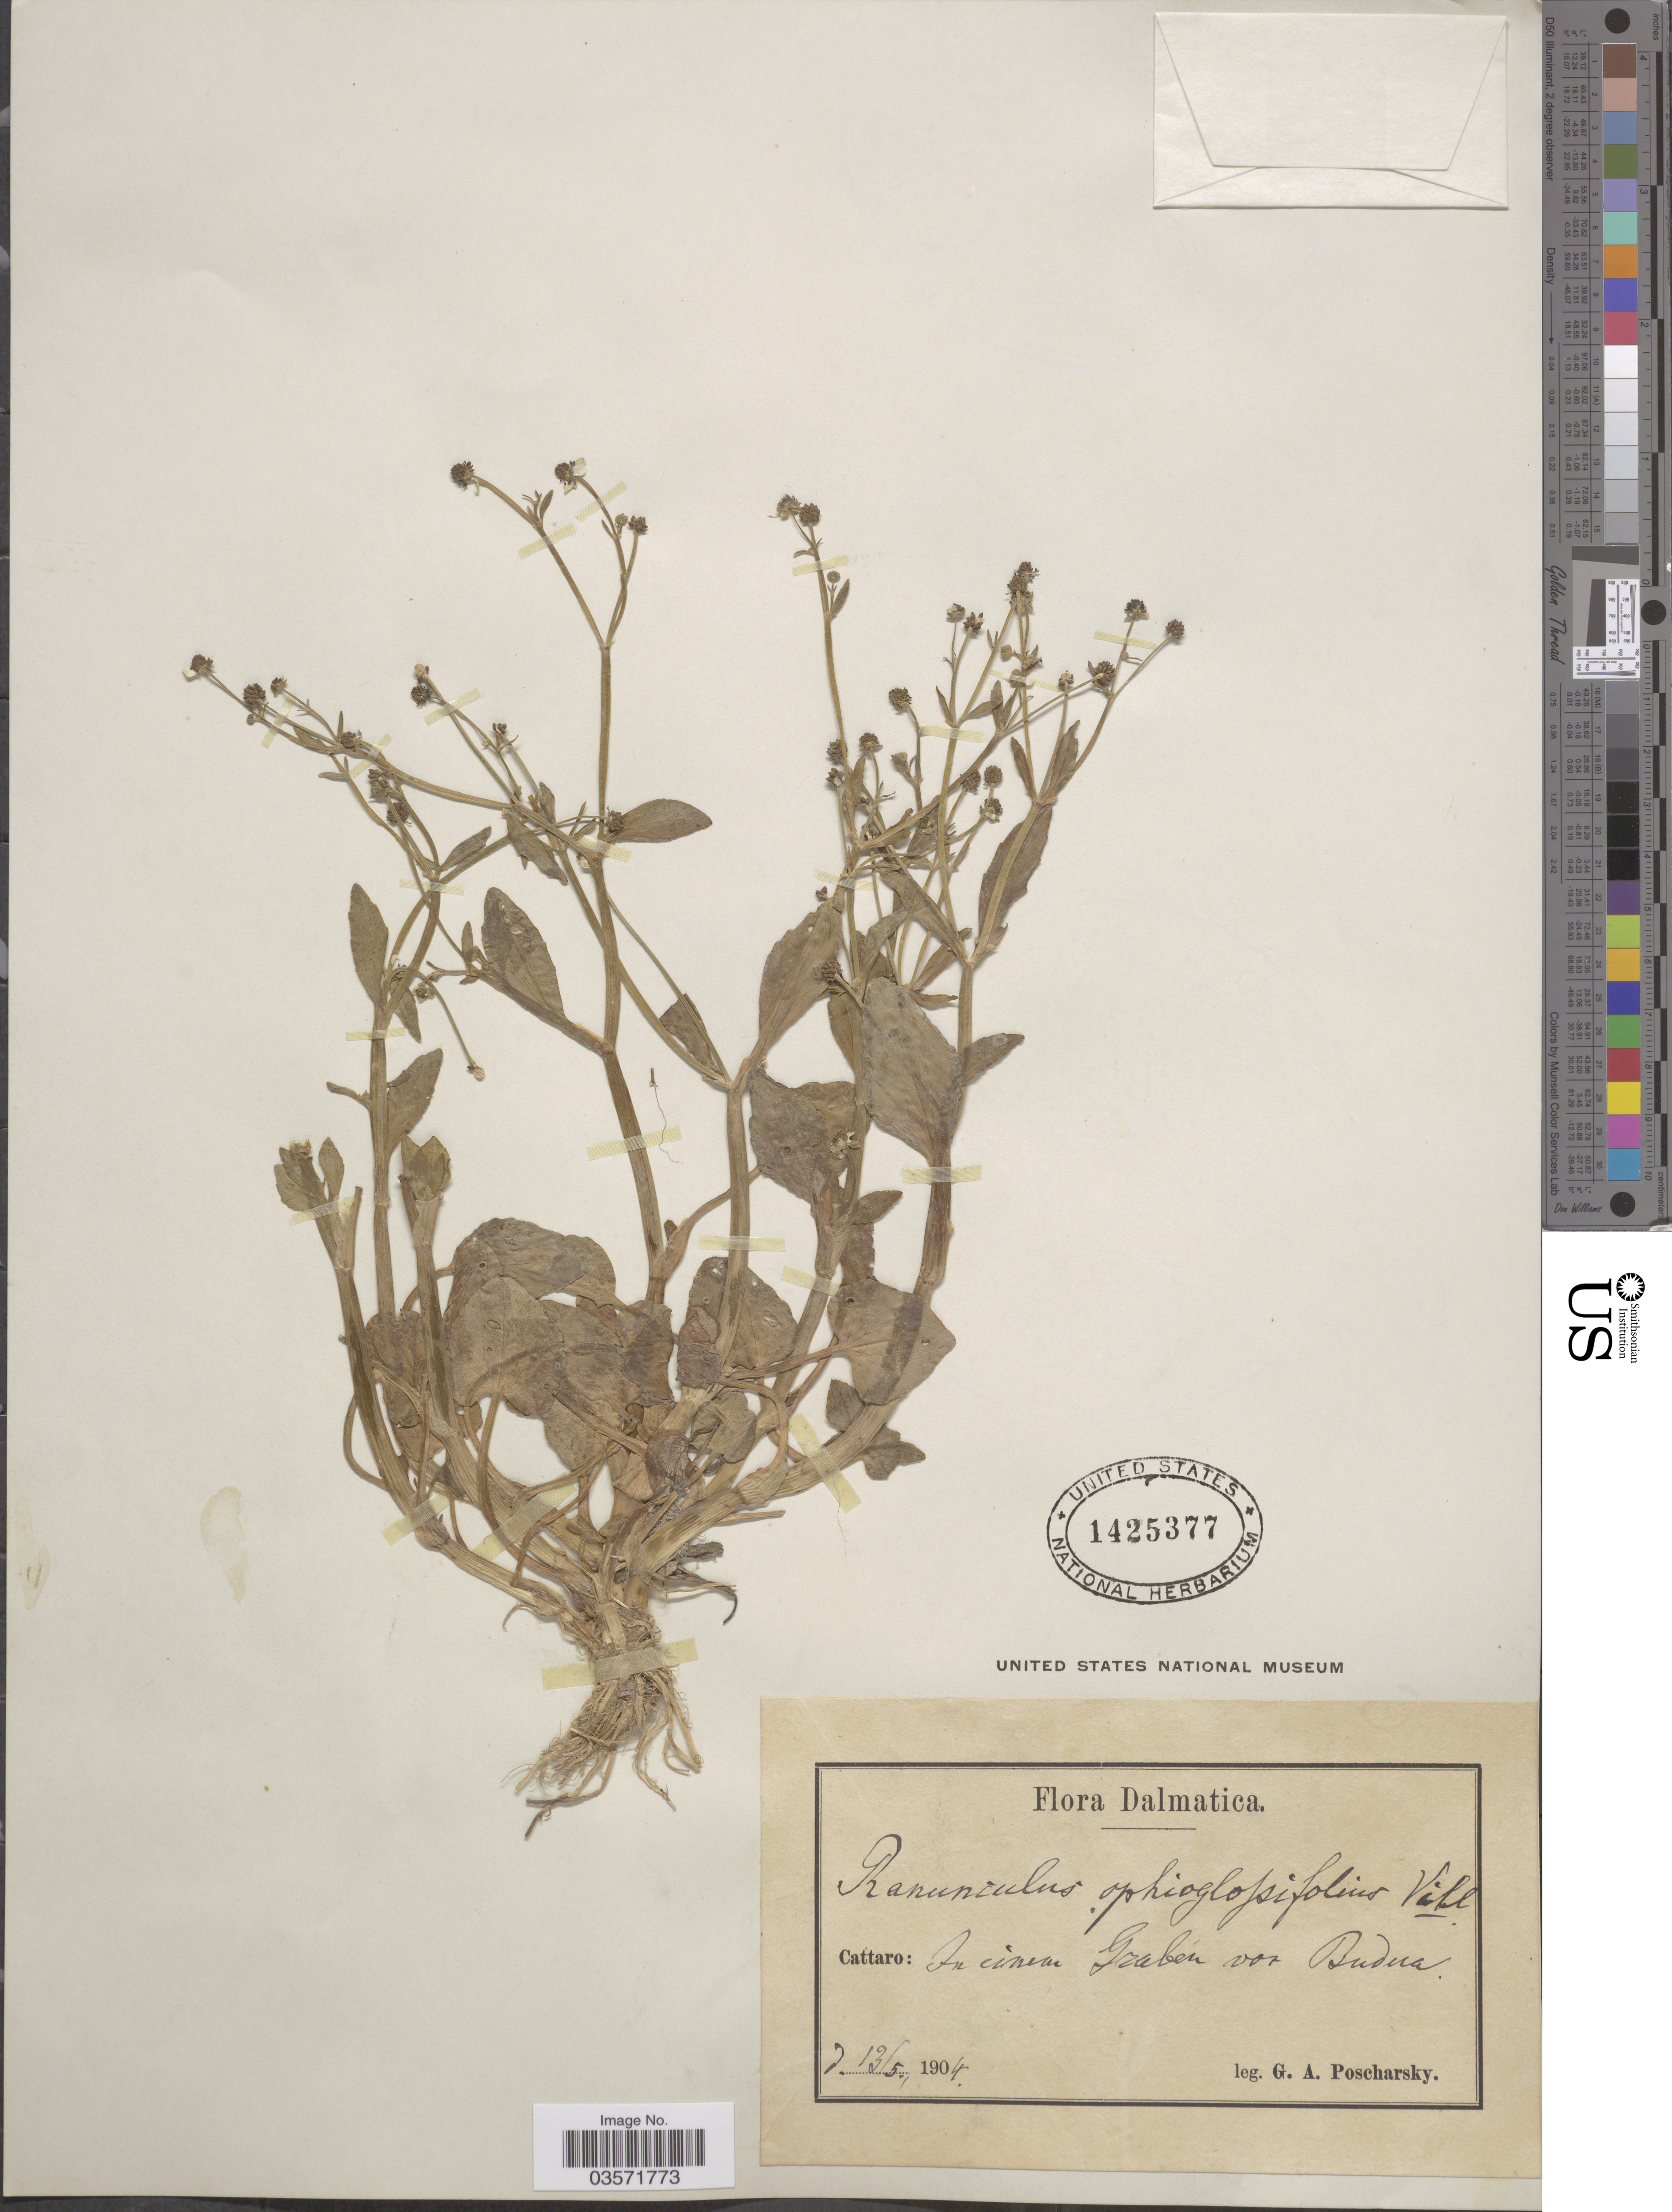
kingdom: Plantae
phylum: Tracheophyta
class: Magnoliopsida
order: Ranunculales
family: Ranunculaceae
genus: Ranunculus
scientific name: Ranunculus ophioglossifolius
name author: Vill.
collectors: G. Poscharsky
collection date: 1904-05-13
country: Montenegro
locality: Dalmatica. Cattaro: In cinear Grabén von Budera [interpreted].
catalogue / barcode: US 1425377